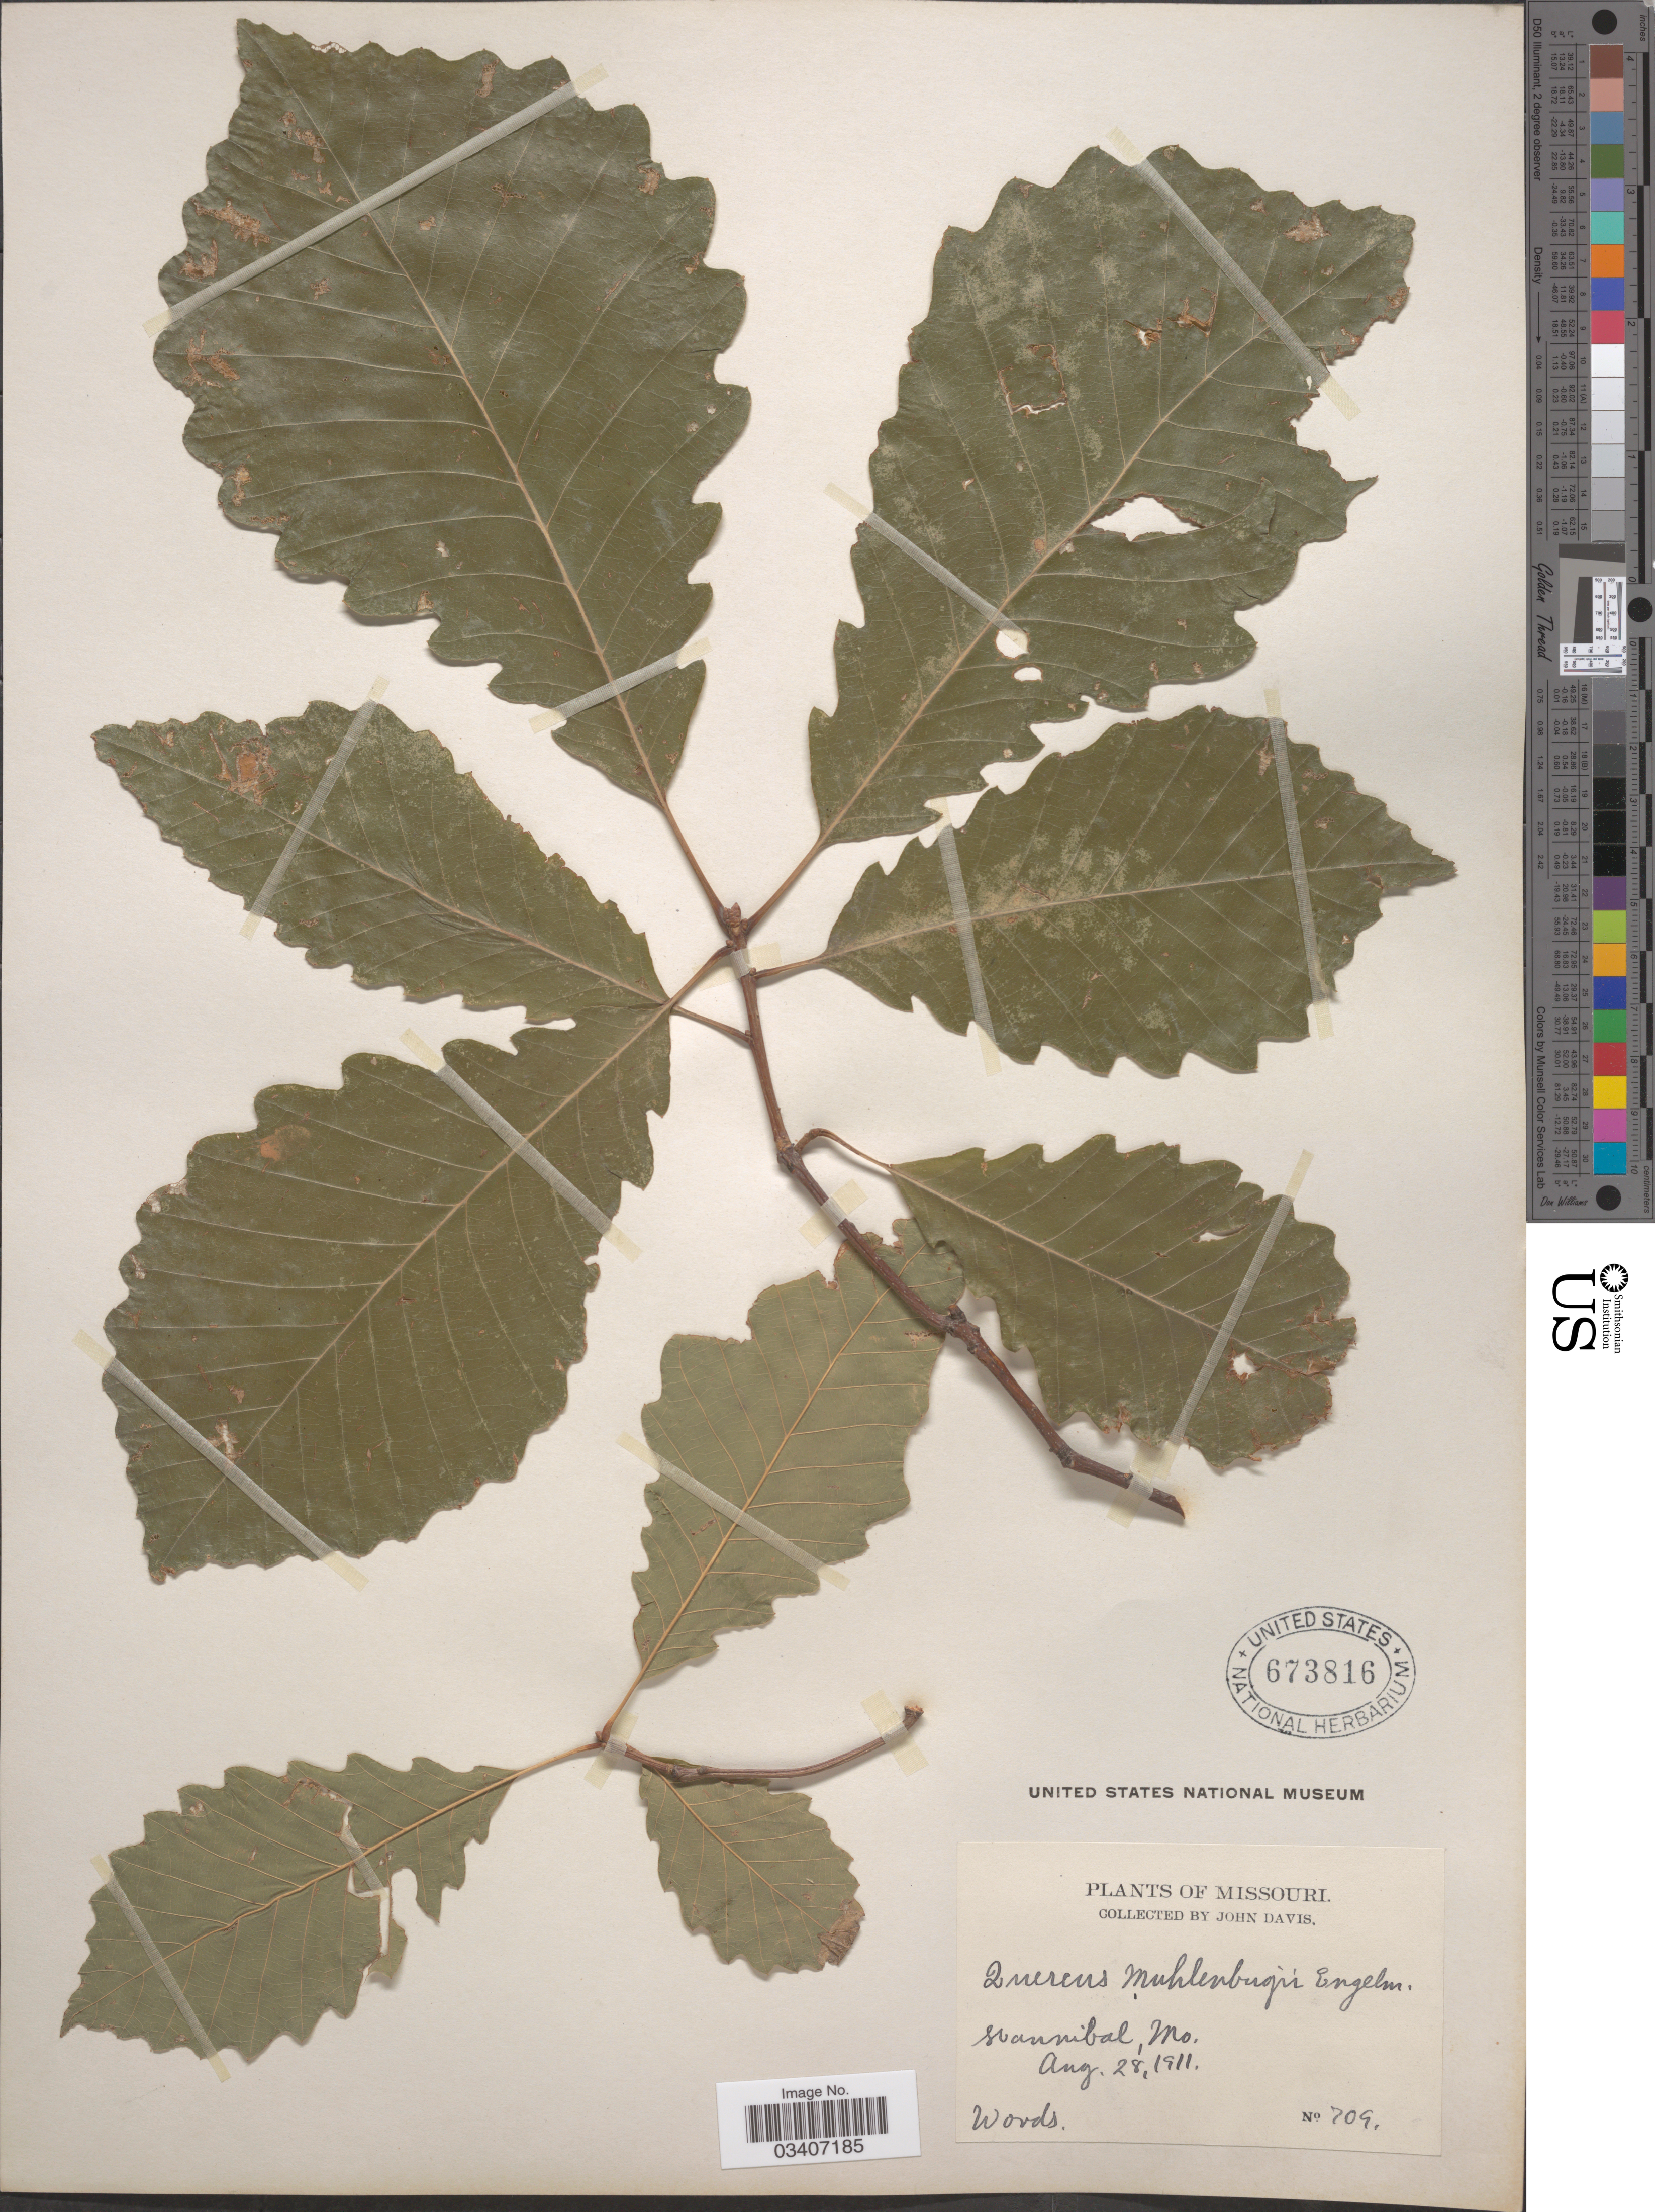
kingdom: Plantae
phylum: Tracheophyta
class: Magnoliopsida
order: Fagales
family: Fagaceae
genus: Quercus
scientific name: Quercus muehlenbergii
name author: Engelm.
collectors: J. Davis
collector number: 709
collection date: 1911-08-28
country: United States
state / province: Missouri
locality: Hannibal.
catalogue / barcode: US 673816